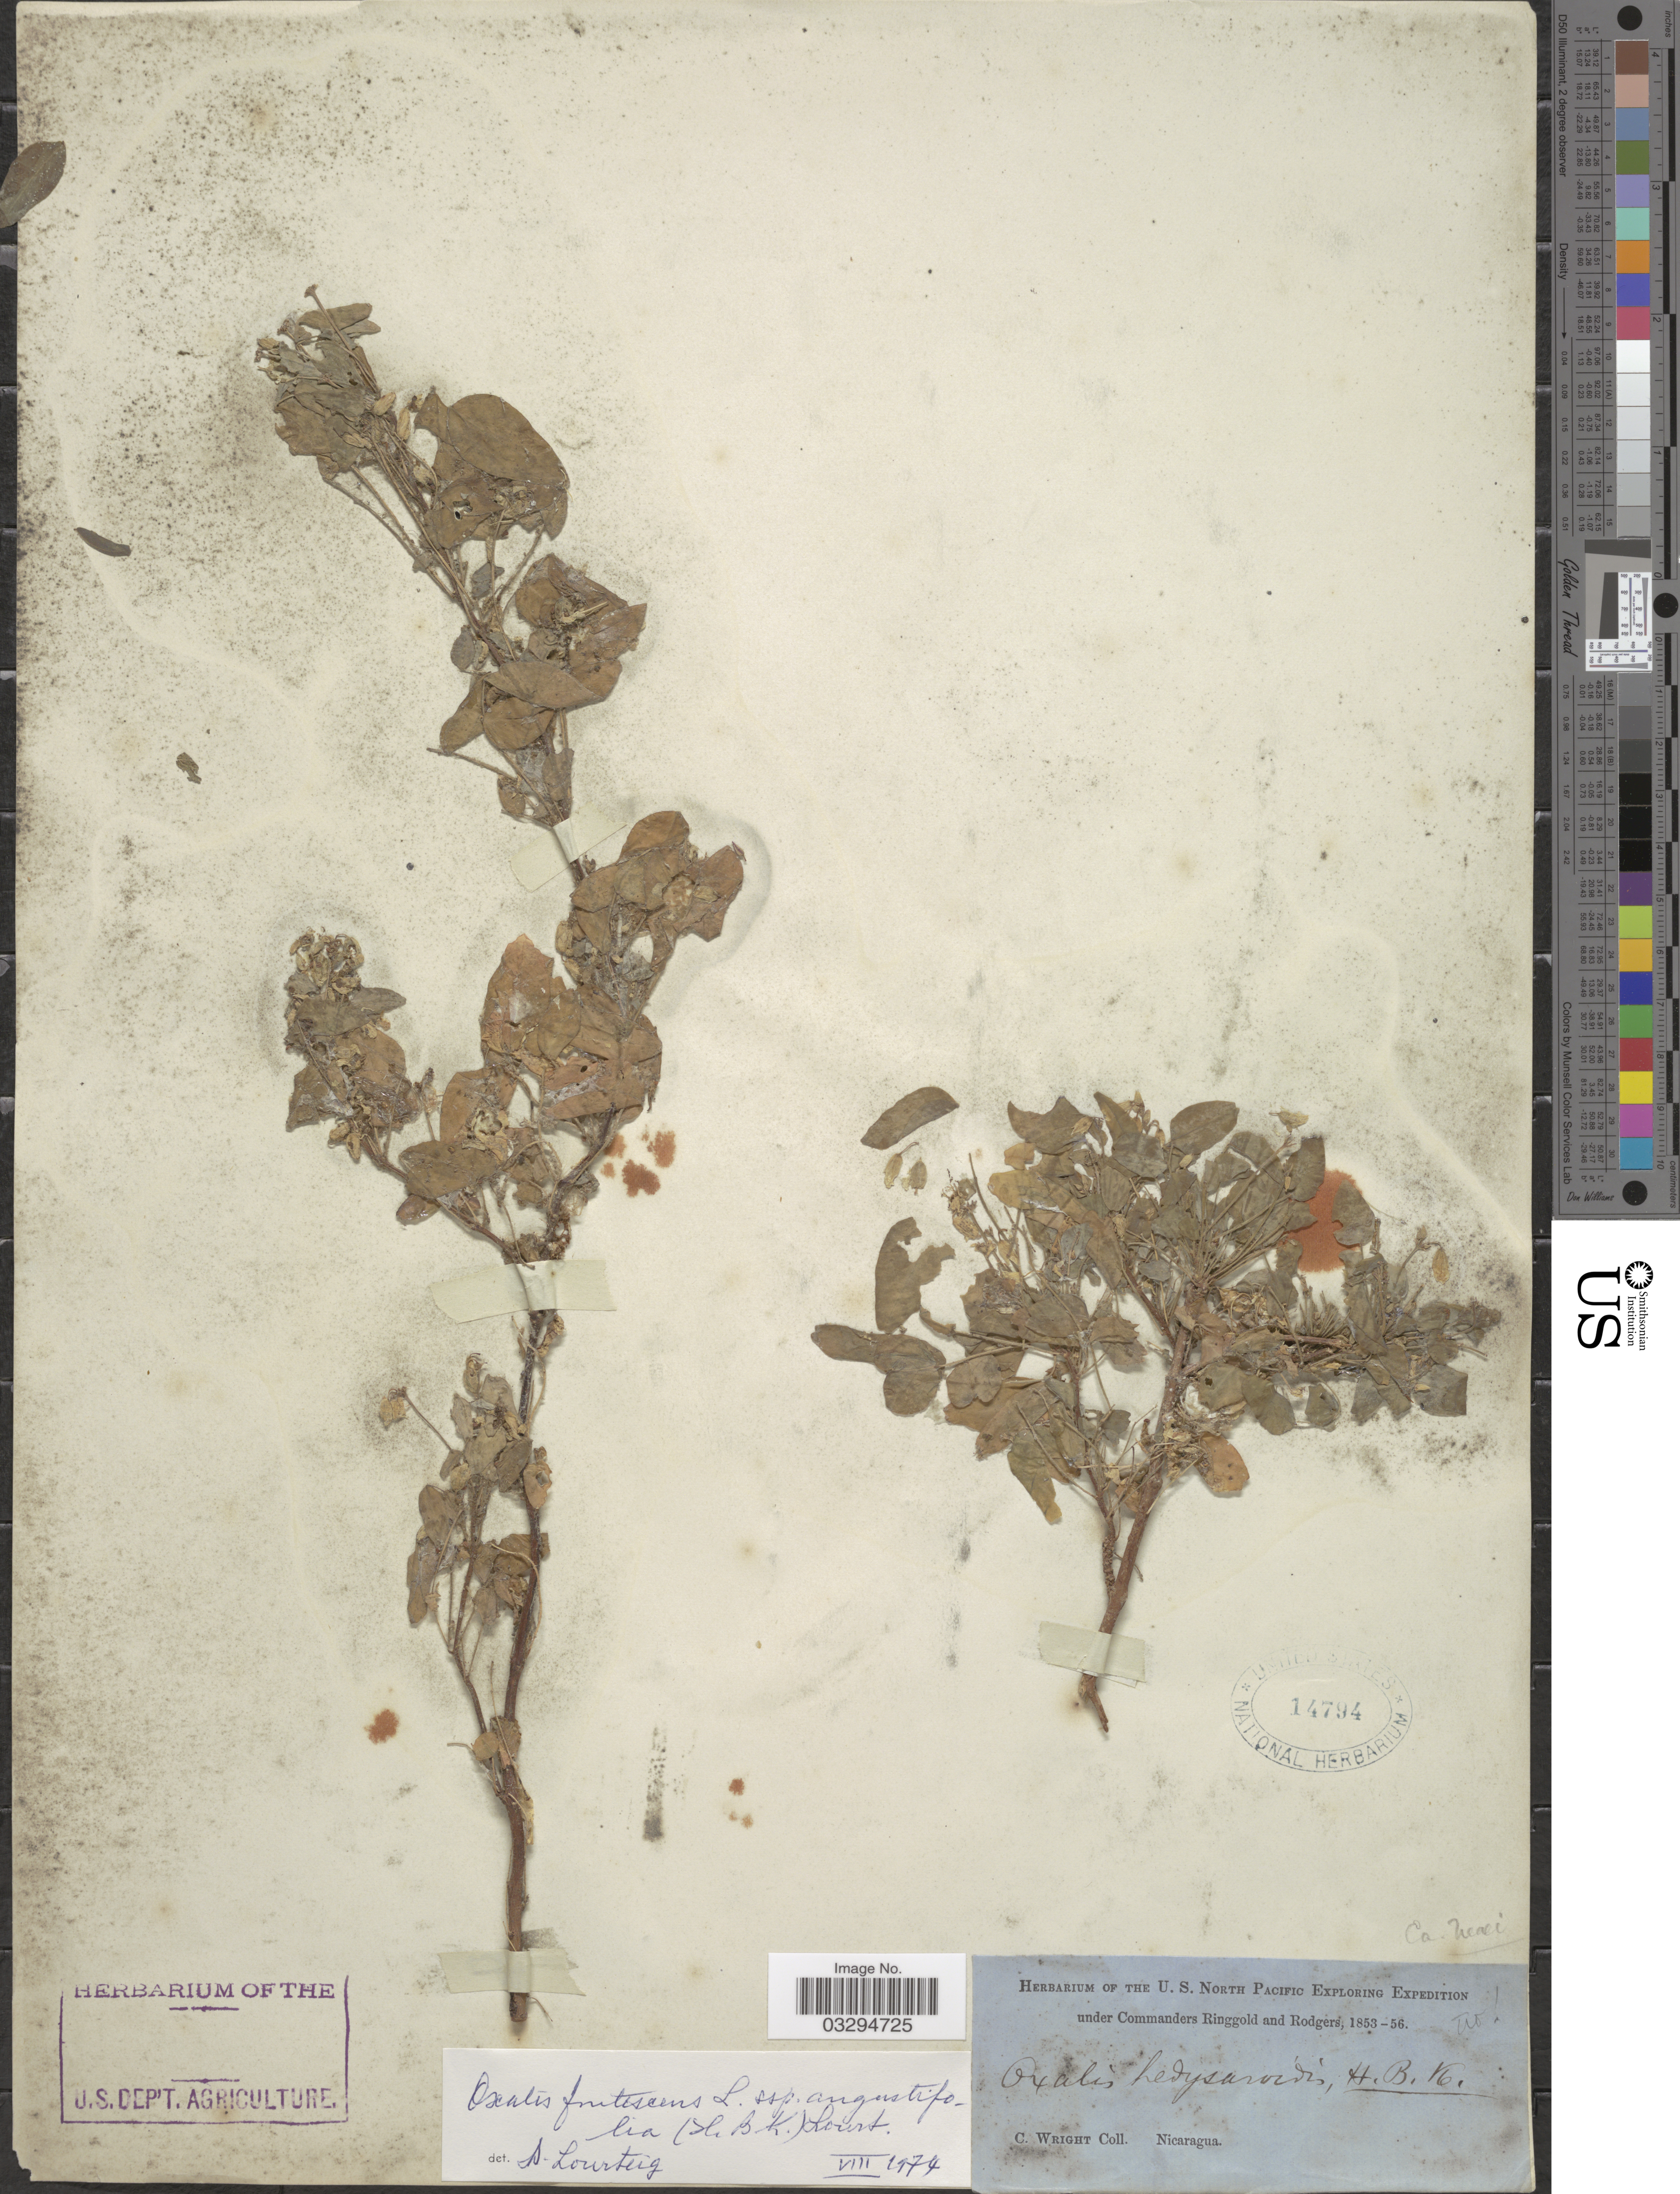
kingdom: Plantae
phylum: Tracheophyta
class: Magnoliopsida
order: Oxalidales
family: Oxalidaceae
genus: Oxalis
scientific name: Oxalis frutescens subsp. angustifolia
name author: (Kunth) Lourteig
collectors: C. Wright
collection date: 1853/1856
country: Nicaragua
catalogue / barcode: US 14794